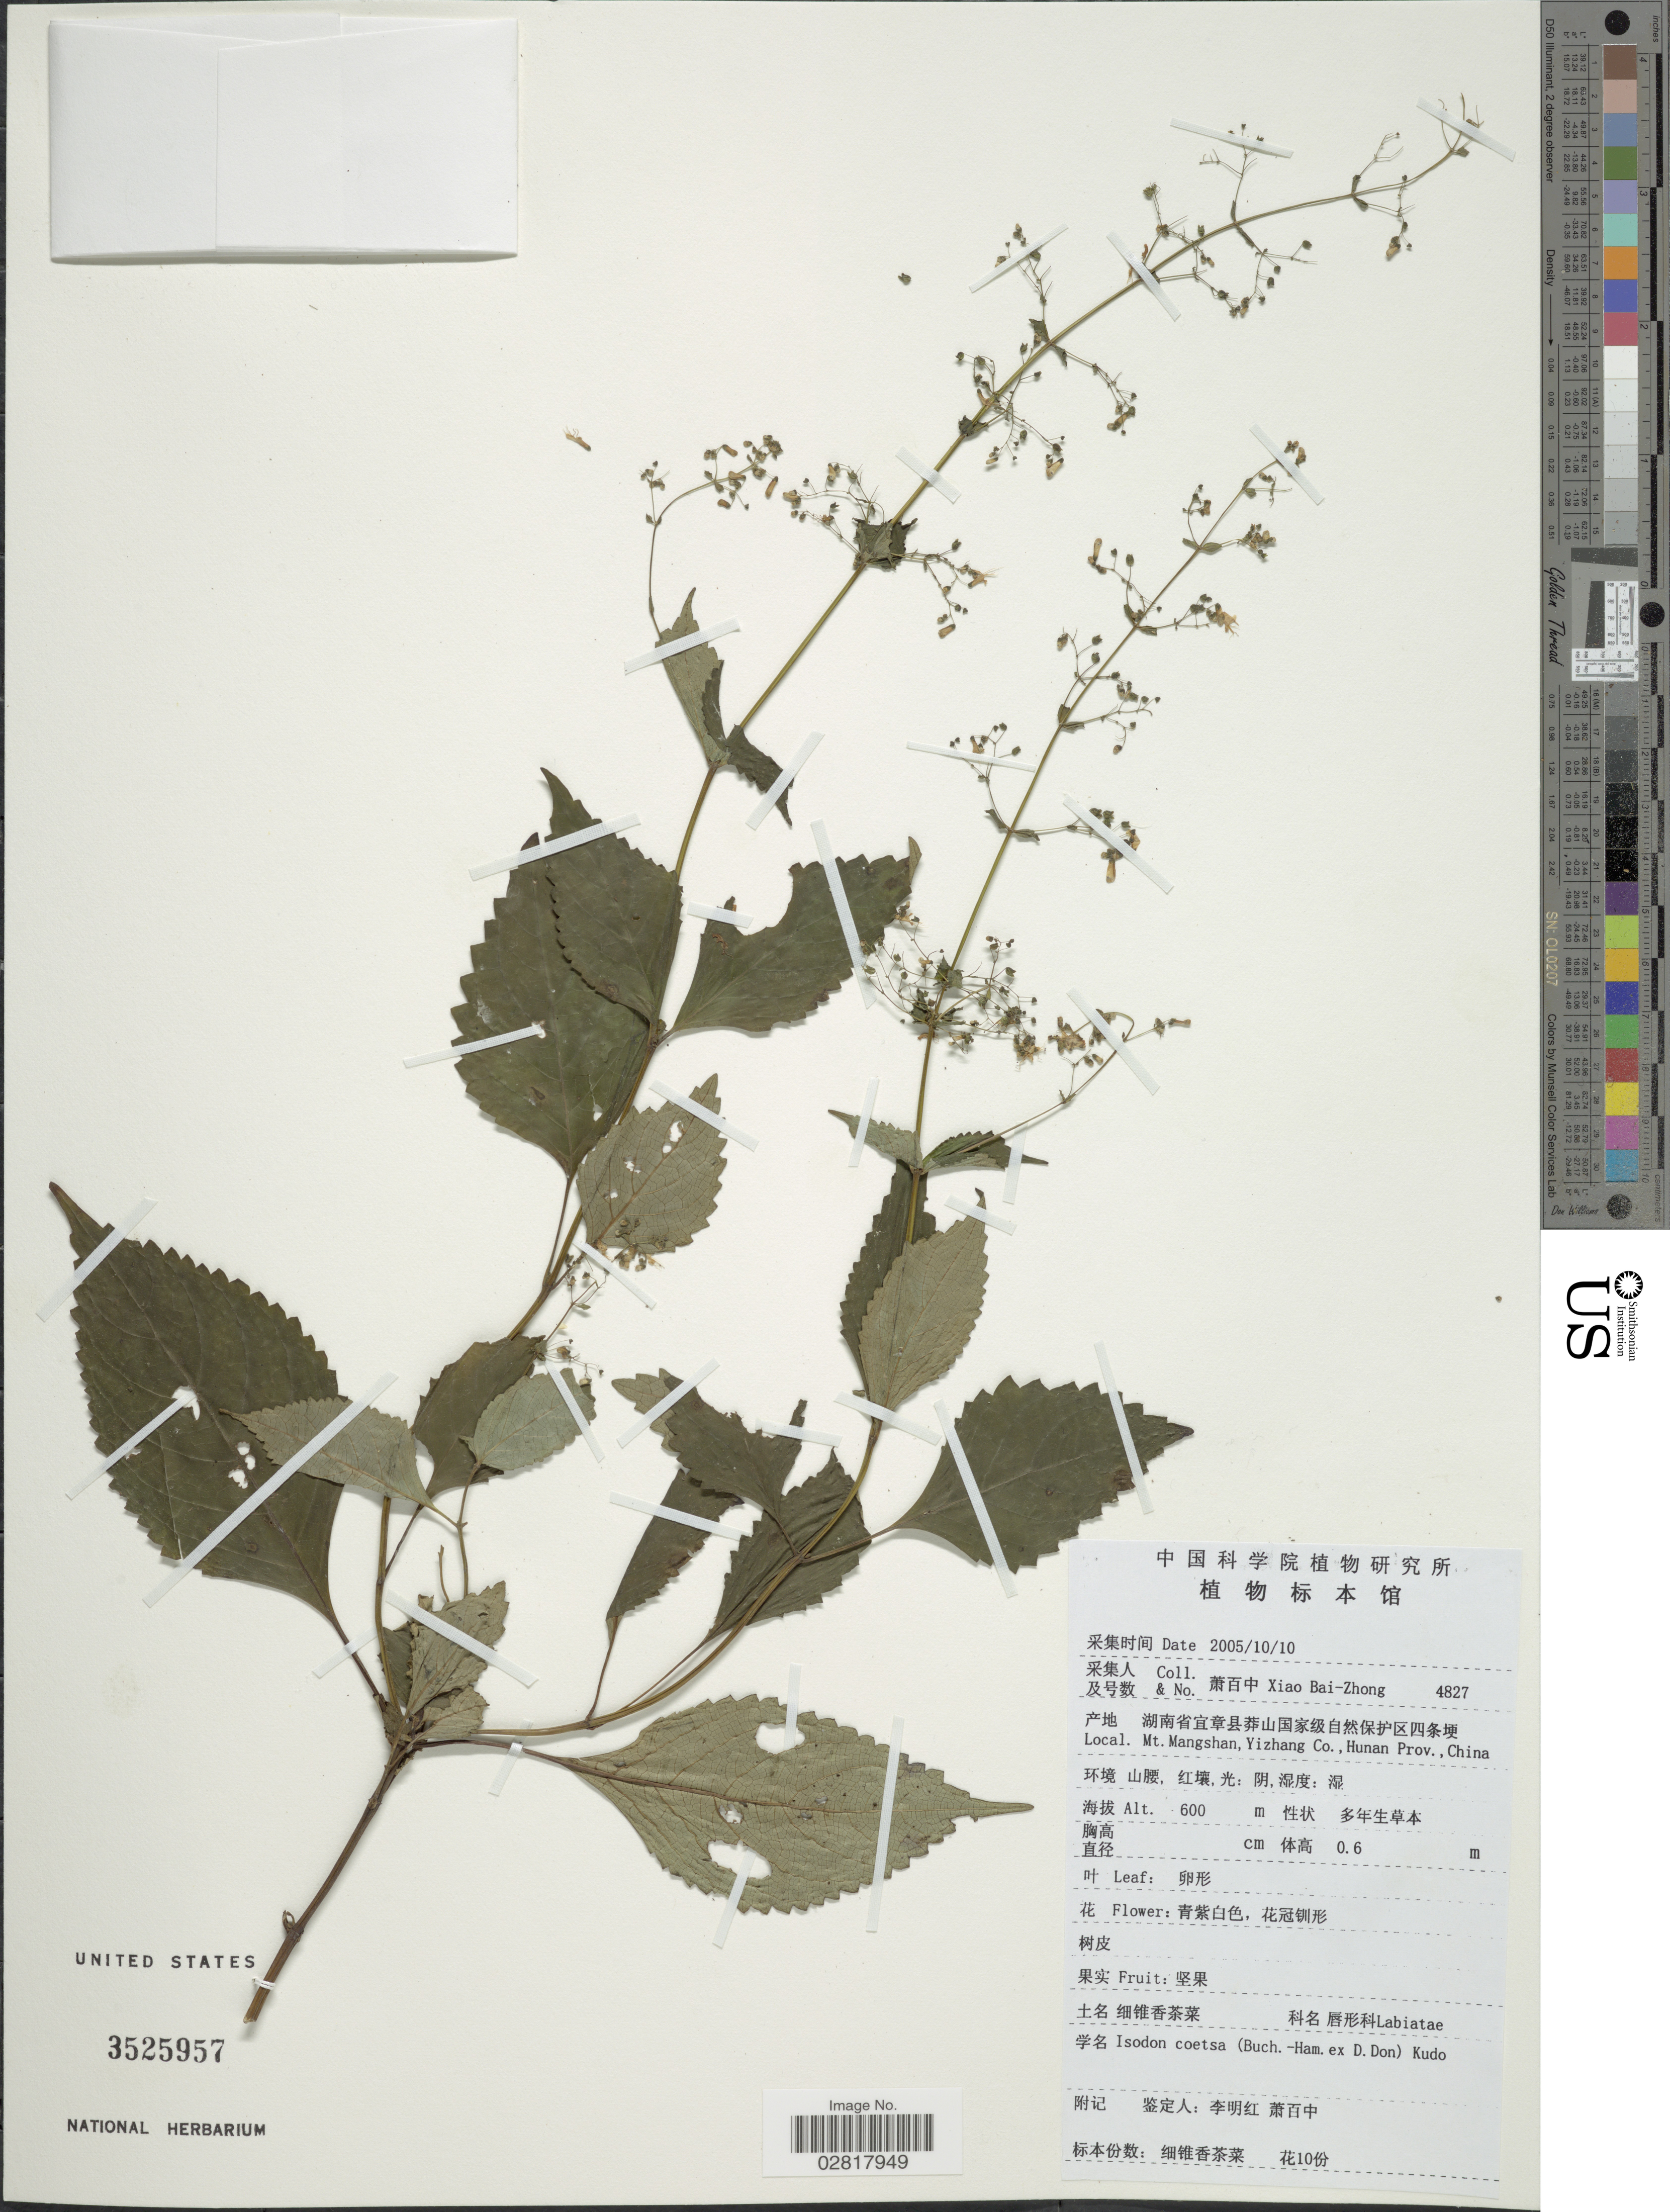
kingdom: Plantae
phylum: Tracheophyta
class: Magnoliopsida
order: Lamiales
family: Lamiaceae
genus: Plectranthus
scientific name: Plectranthus coetsa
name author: Buch.-Ham. ex D. Don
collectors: B. Z. Xiao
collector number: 4827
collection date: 2005-10-10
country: China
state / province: Hunan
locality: Mt. Mangshan, Yizhang Co.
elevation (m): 600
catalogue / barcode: US 3525957